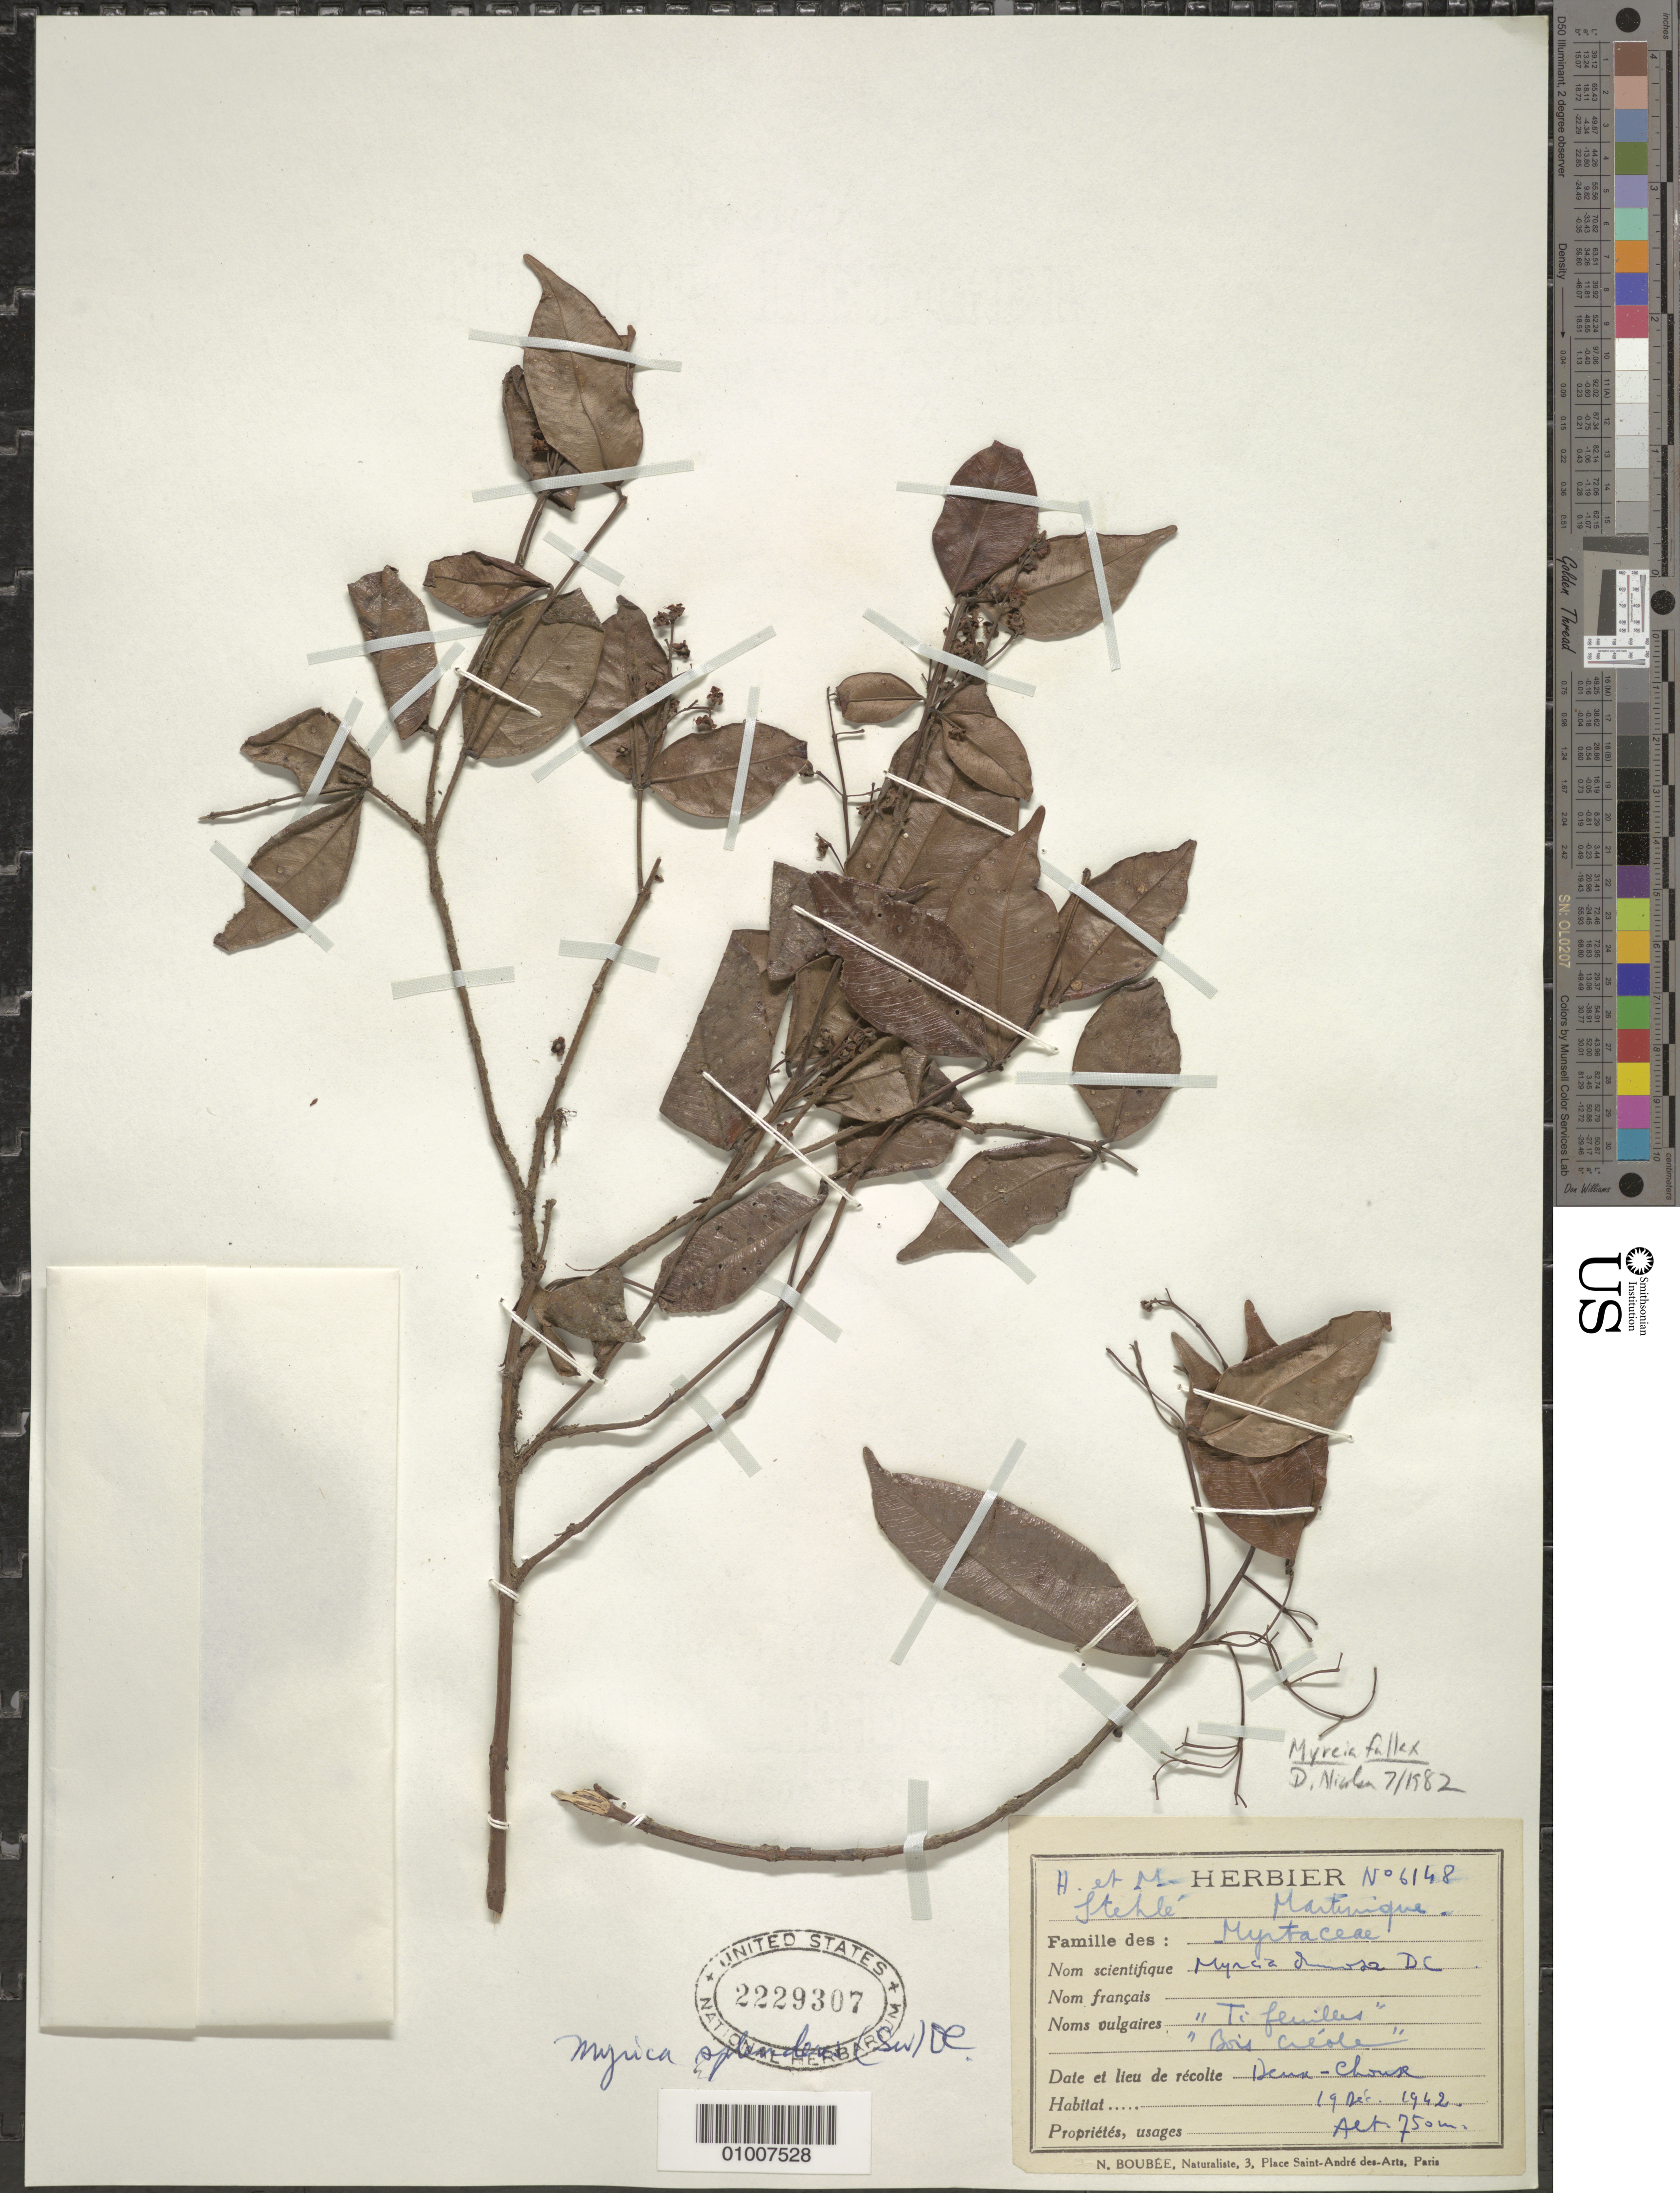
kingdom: Plantae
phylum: Tracheophyta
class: Magnoliopsida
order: Myrtales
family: Myrtaceae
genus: Myrcia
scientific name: Myrcia fallax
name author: (Rich.) DC.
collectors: H. Stehlé & M. Stehlé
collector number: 6148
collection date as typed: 19 Dec 1942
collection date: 1942-12-19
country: Martinique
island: Martinique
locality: Deux-Choux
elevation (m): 750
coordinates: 0 N, 0 E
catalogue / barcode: US 2229307